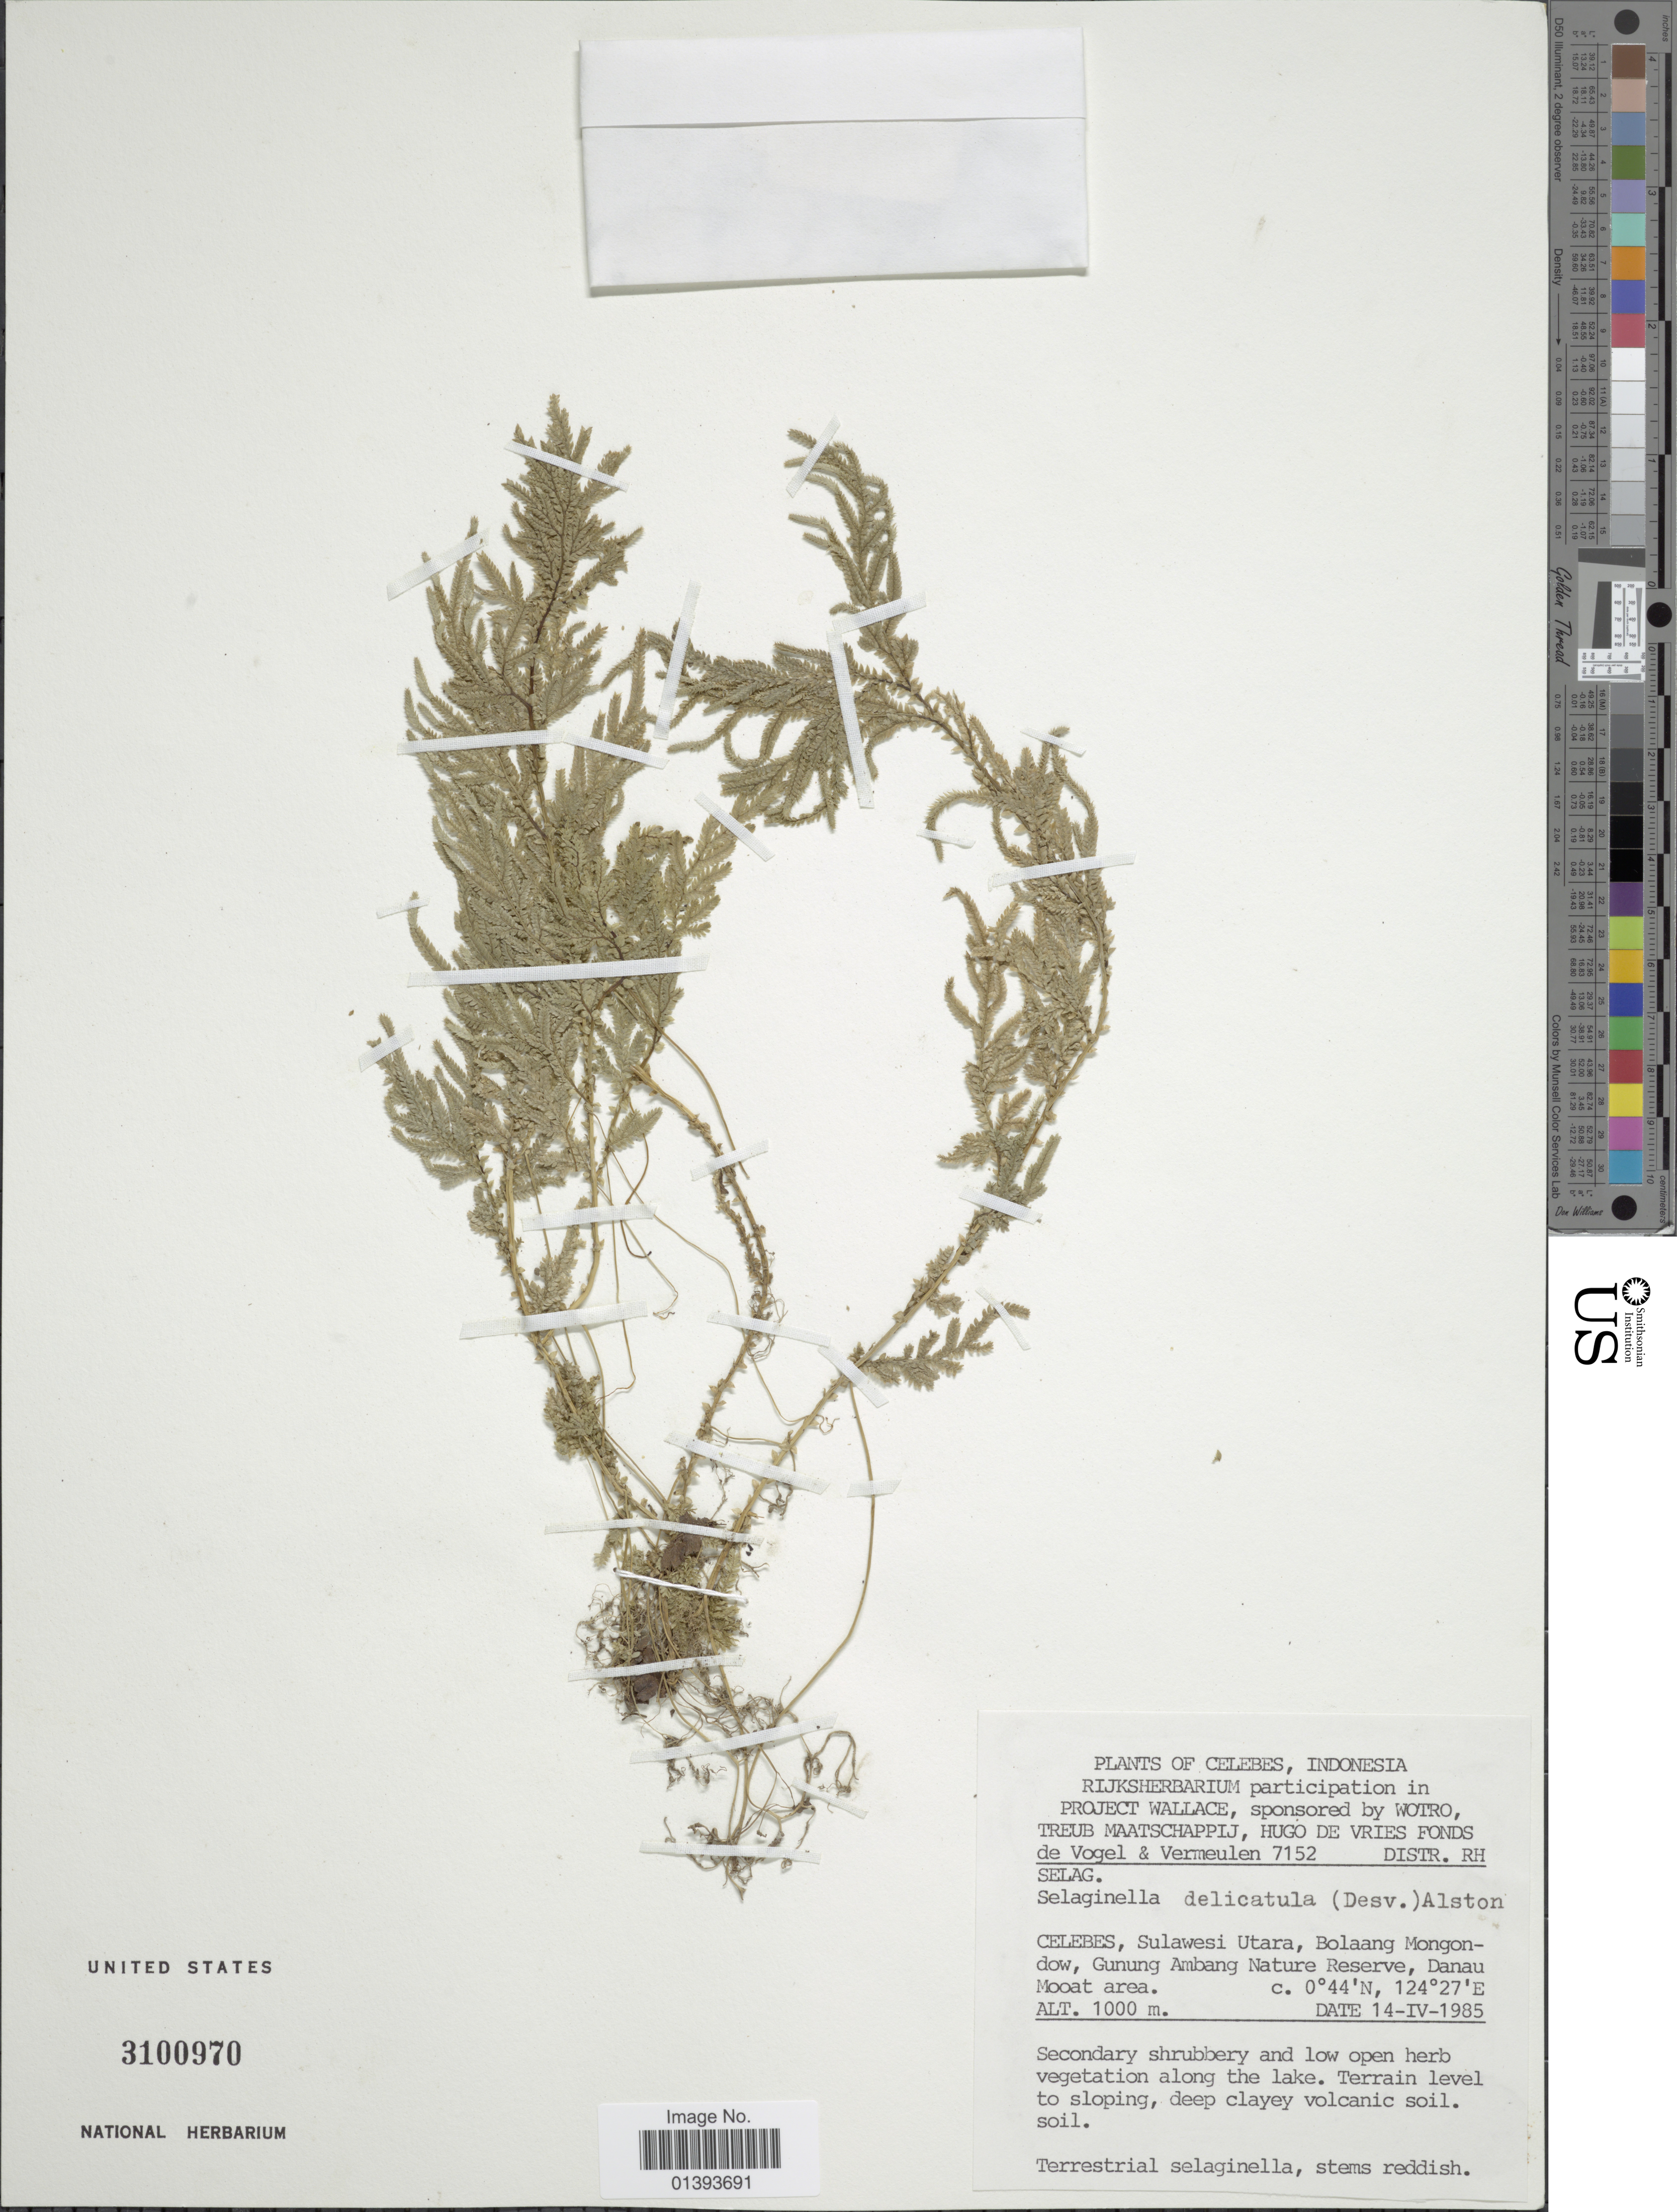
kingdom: Plantae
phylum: Tracheophyta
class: Lycopodiopsida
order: Selaginellales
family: Selaginellaceae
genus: Selaginella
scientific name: Selaginella delicatula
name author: (Desv.) Alston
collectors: Vogel, -- & Vermeulen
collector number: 7152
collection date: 1985-04-14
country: Indonesia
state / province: Sulawesi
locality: Celebes, Sulawesi Utara, Bolaang Mongondow, Gunung Ambang Nature Reserve, Danau Mooat area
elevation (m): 1000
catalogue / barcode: US 3100970